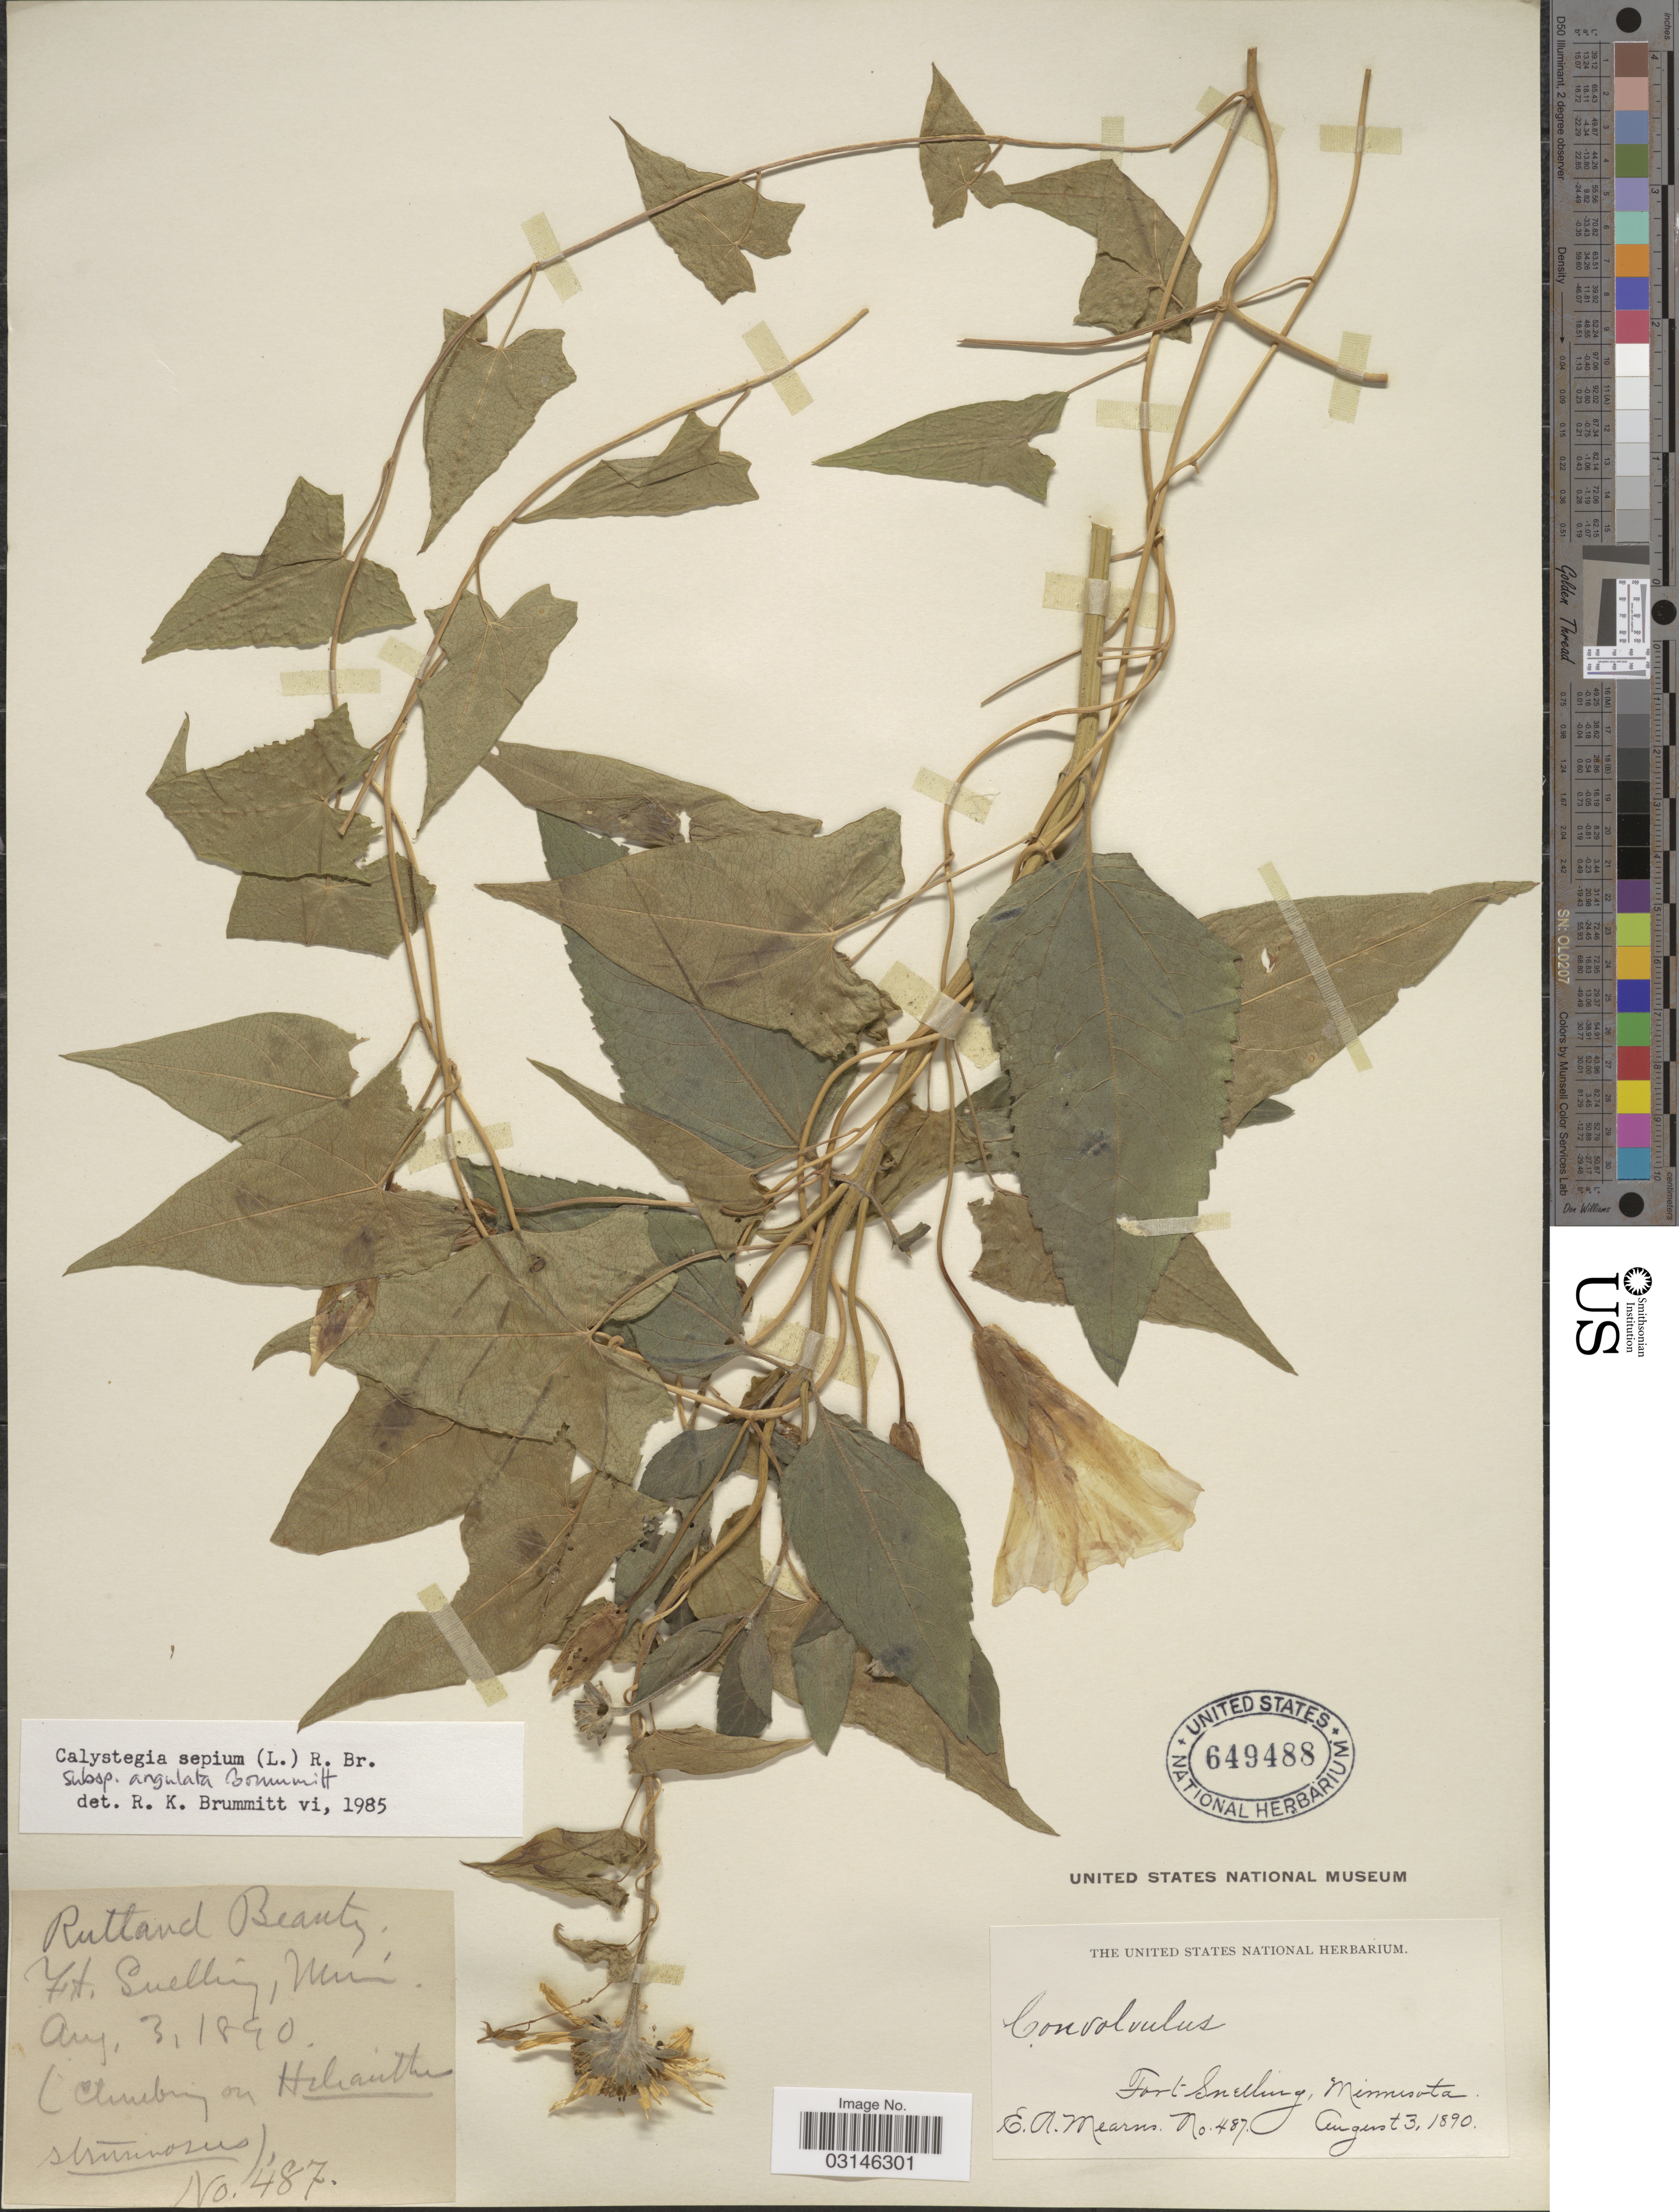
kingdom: Plantae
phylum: Tracheophyta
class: Magnoliopsida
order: Solanales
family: Convolvulaceae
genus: Calystegia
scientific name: Calystegia sepium subsp. angulata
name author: Brummitt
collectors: E. A. Mearns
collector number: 487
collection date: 1890-08-03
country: United States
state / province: Minnesota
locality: Fort Snelling.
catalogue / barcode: US 649488